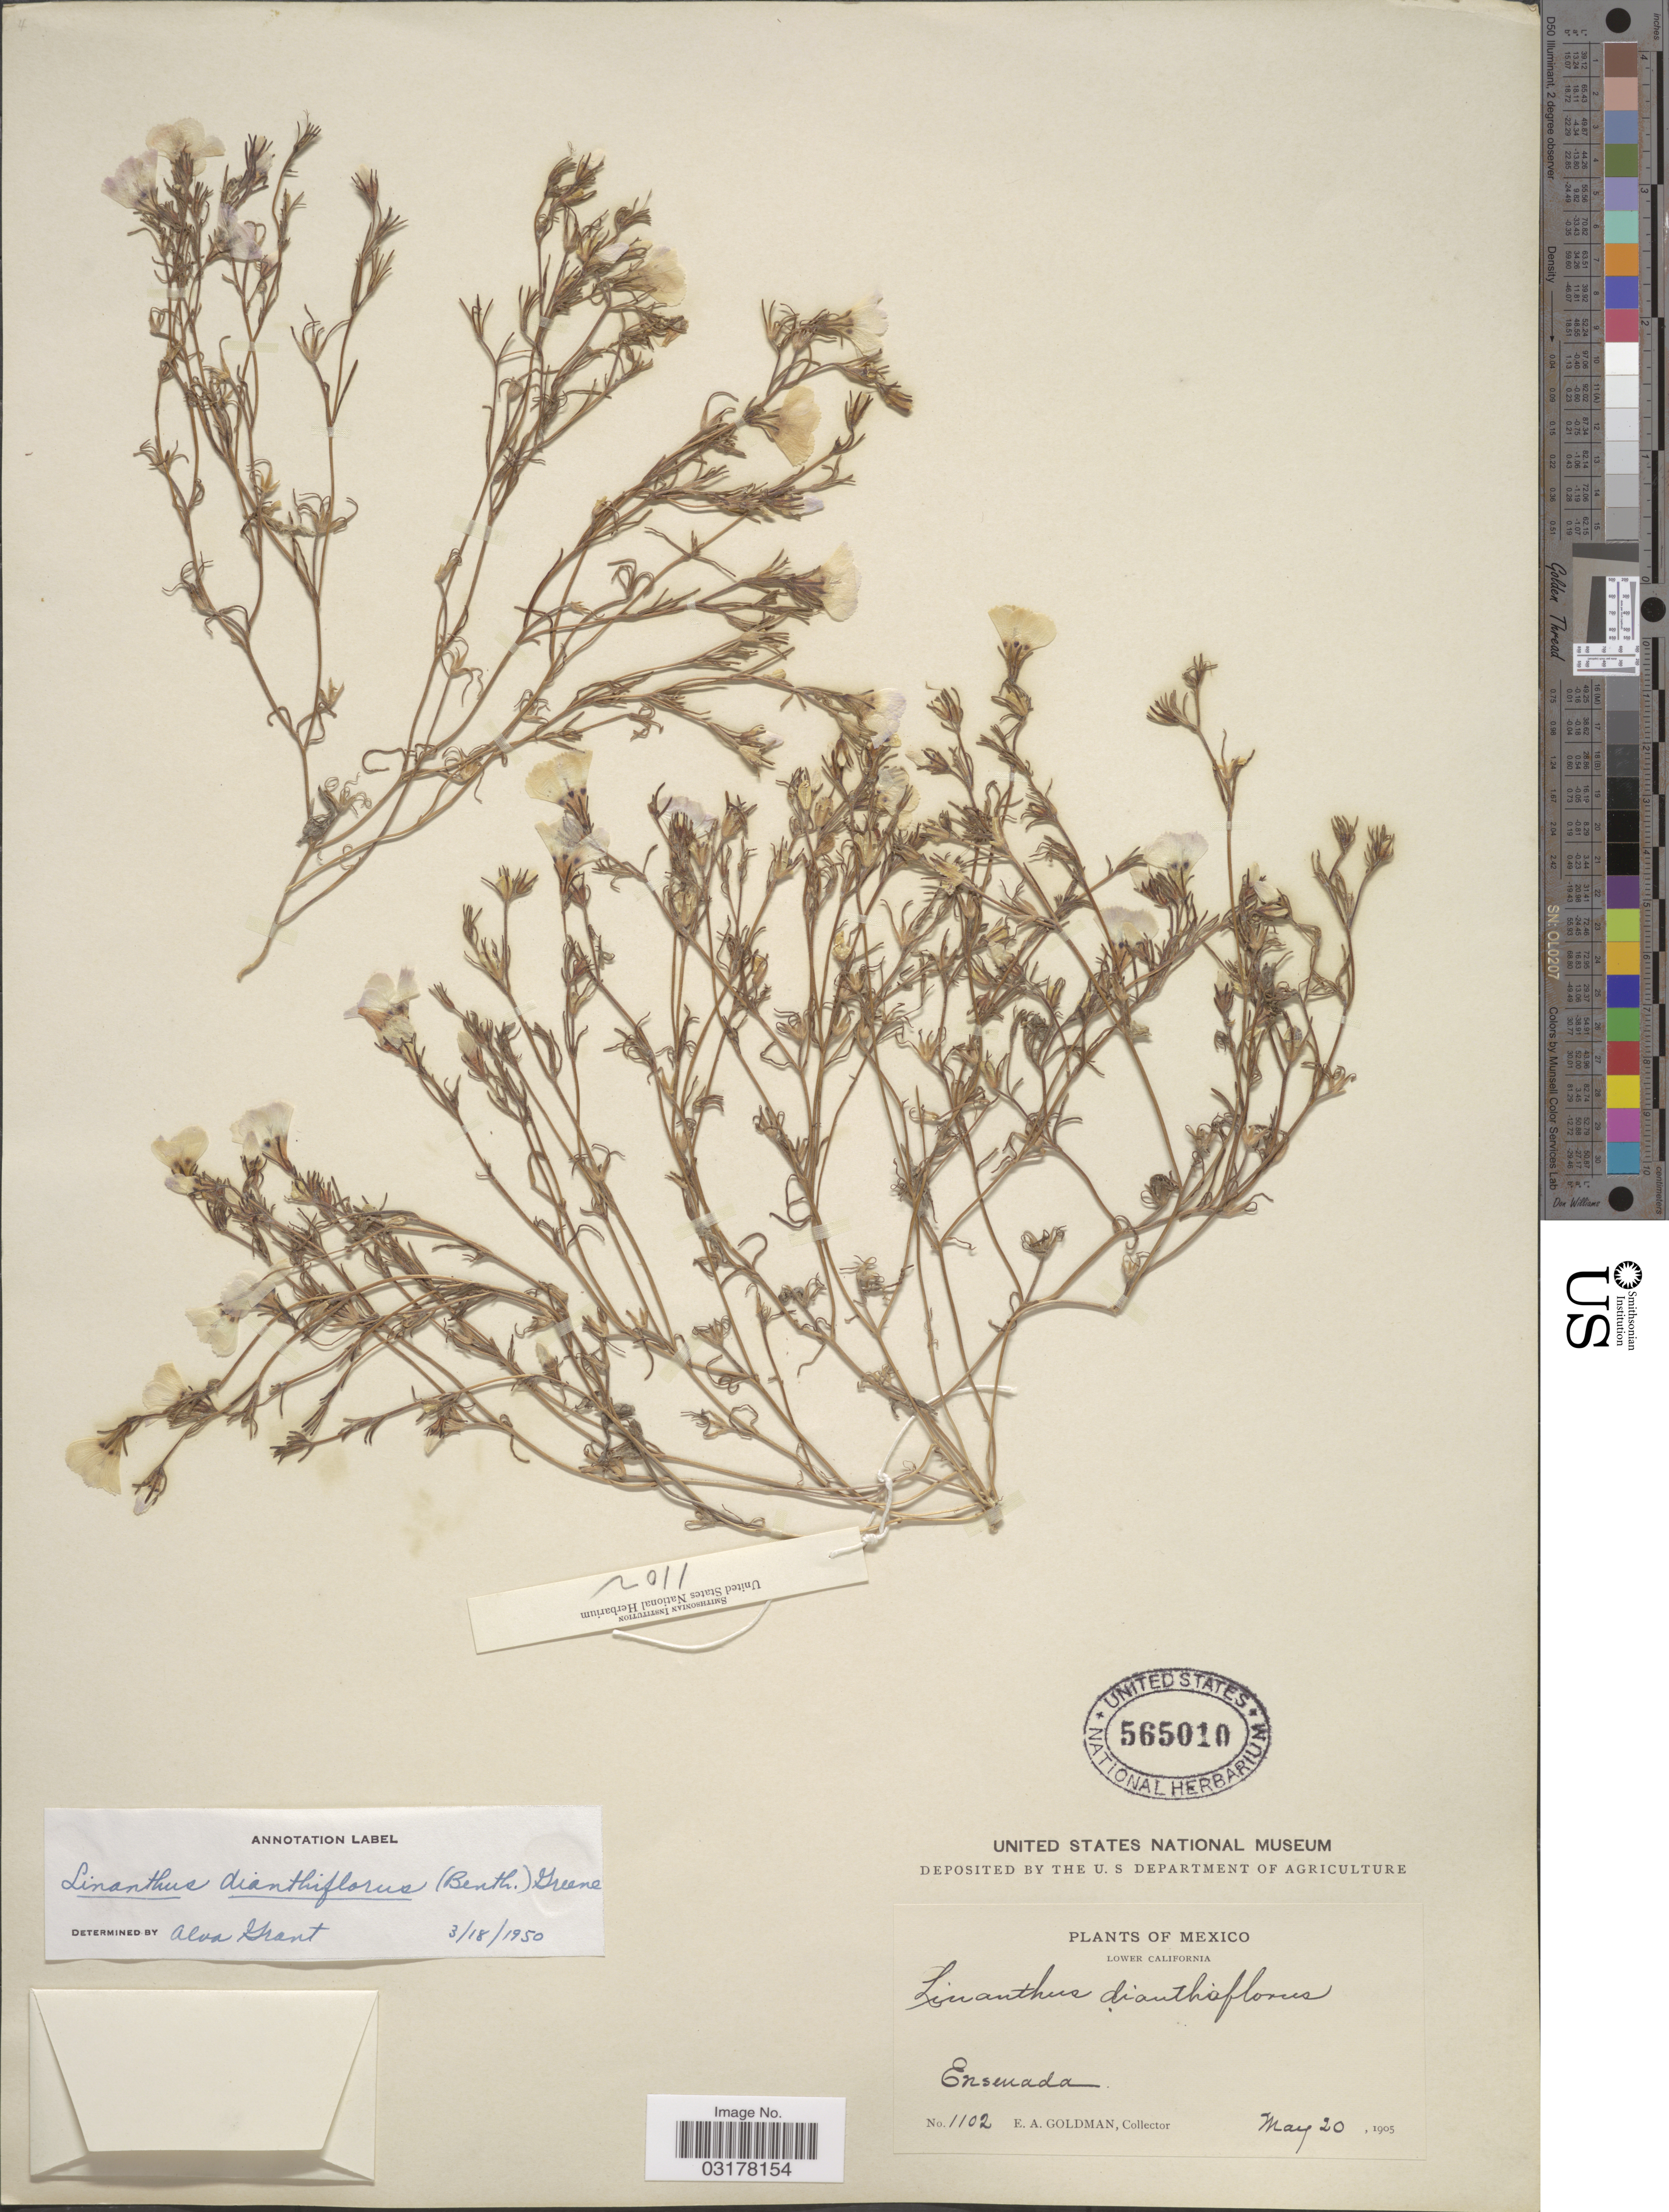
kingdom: Plantae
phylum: Tracheophyta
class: Magnoliopsida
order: Ericales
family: Polemoniaceae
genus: Linanthus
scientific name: Linanthus dianthiflorus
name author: (Benth.) Greene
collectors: E. A. Goldman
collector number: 1102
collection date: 1905-05-20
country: Mexico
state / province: Baja California Norte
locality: Lower California. Ensenada.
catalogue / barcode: US 565010